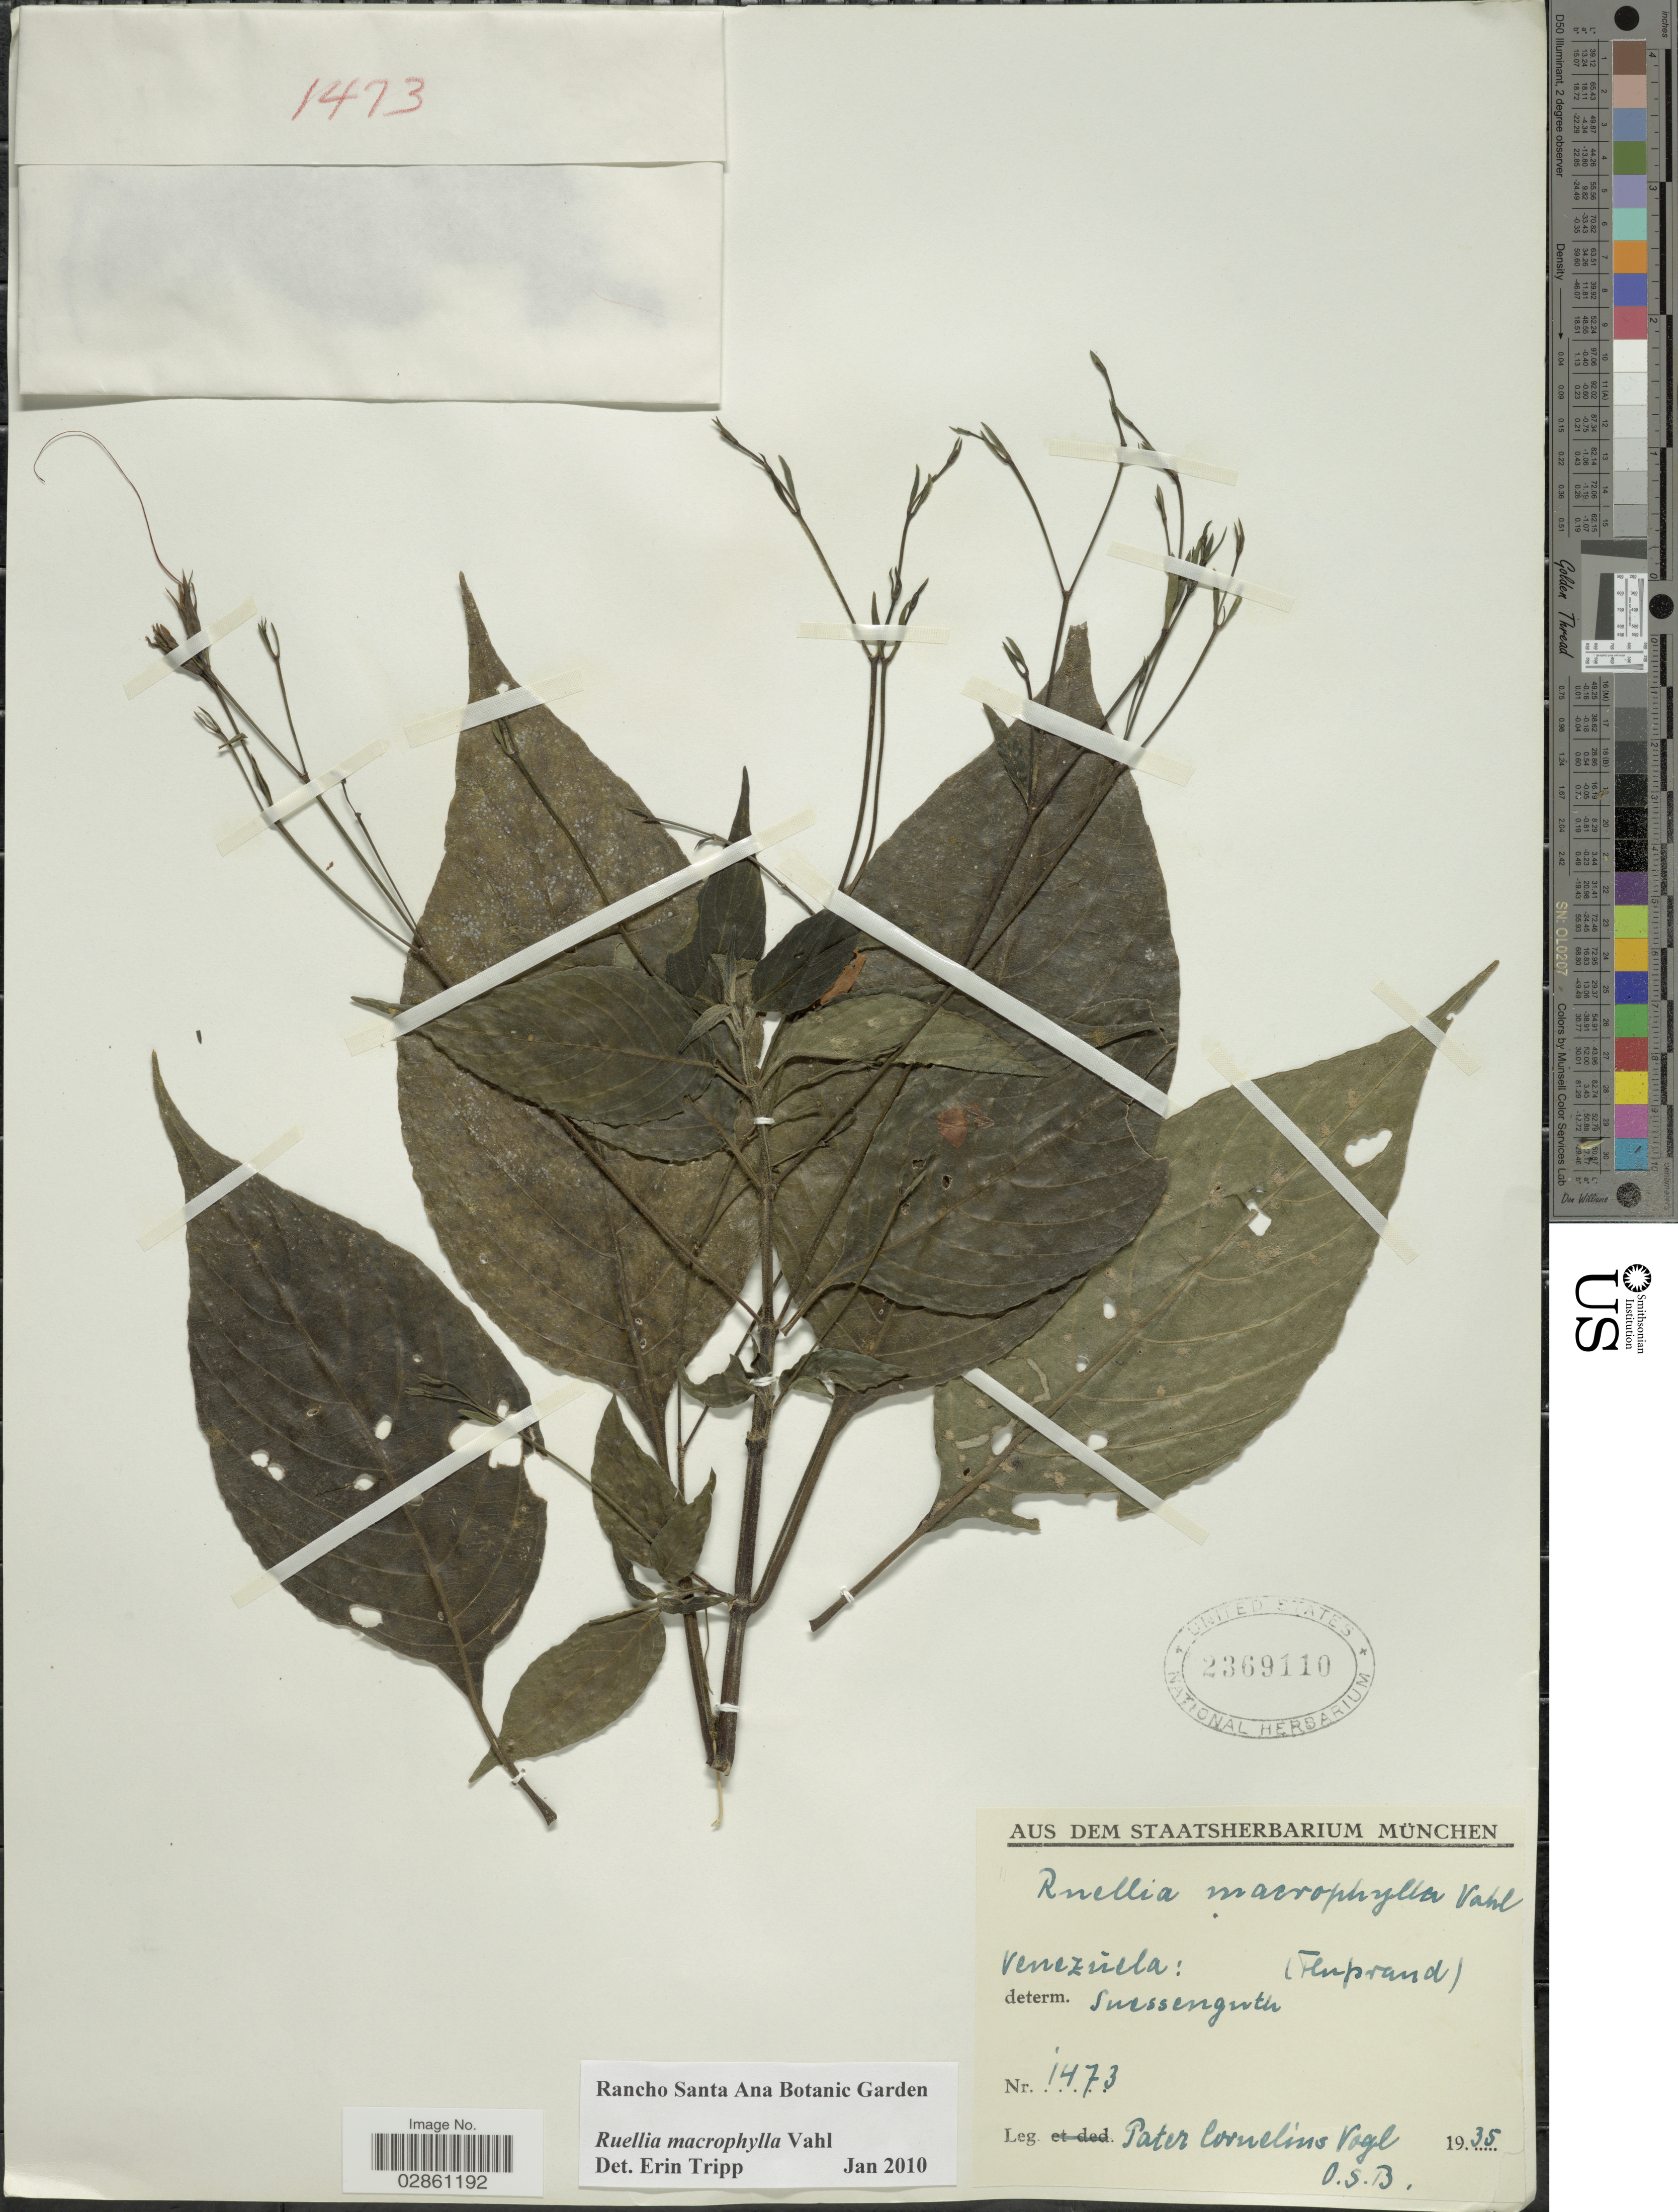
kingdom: Plantae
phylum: Tracheophyta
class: Magnoliopsida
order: Lamiales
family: Acanthaceae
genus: Ruellia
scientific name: Ruellia macrophylla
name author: Vahl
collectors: P. Vogl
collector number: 1473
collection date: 1935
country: Venezuela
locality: (Flussrand).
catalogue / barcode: US 2369110